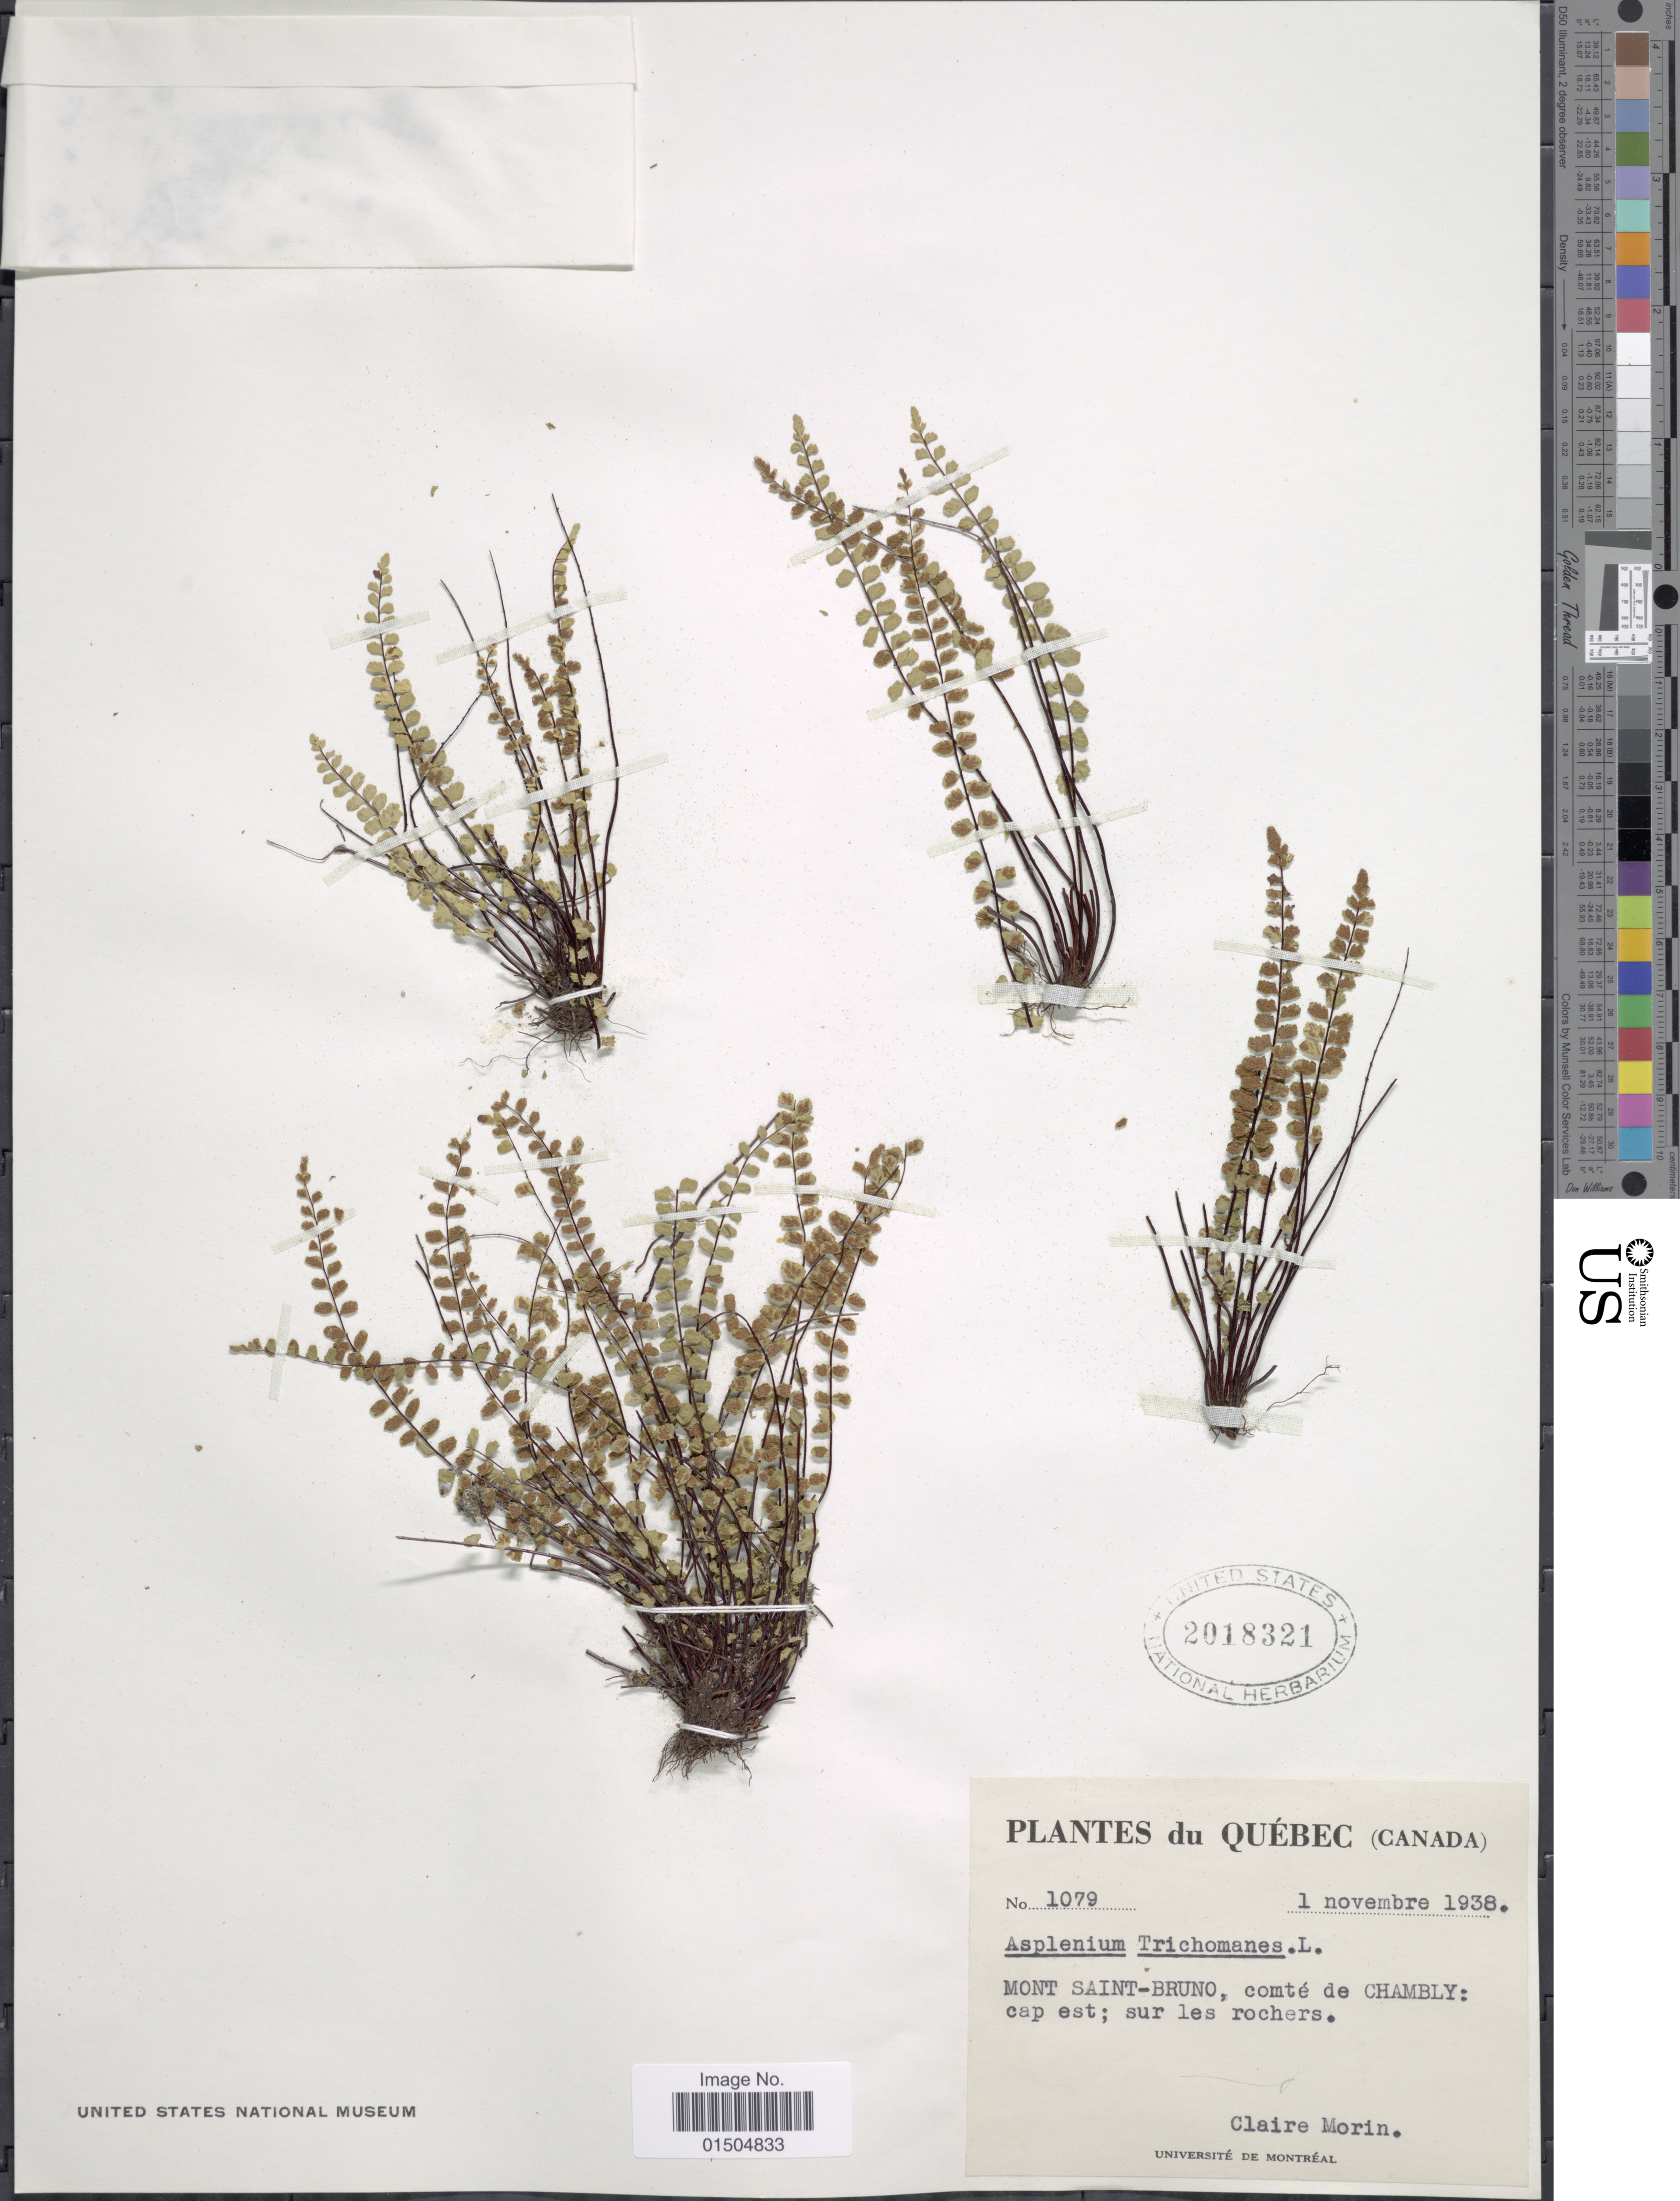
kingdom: Plantae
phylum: Tracheophyta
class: Polypodiopsida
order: Polypodiales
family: Aspleniaceae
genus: Asplenium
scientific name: Asplenium trichomanes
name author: L.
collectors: C. Morin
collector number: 1079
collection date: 1938-11-01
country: Canada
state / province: Quebec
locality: Mont Saint-Bruno, comté de Chambly: cap est; sur les rochers.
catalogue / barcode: US 2018321